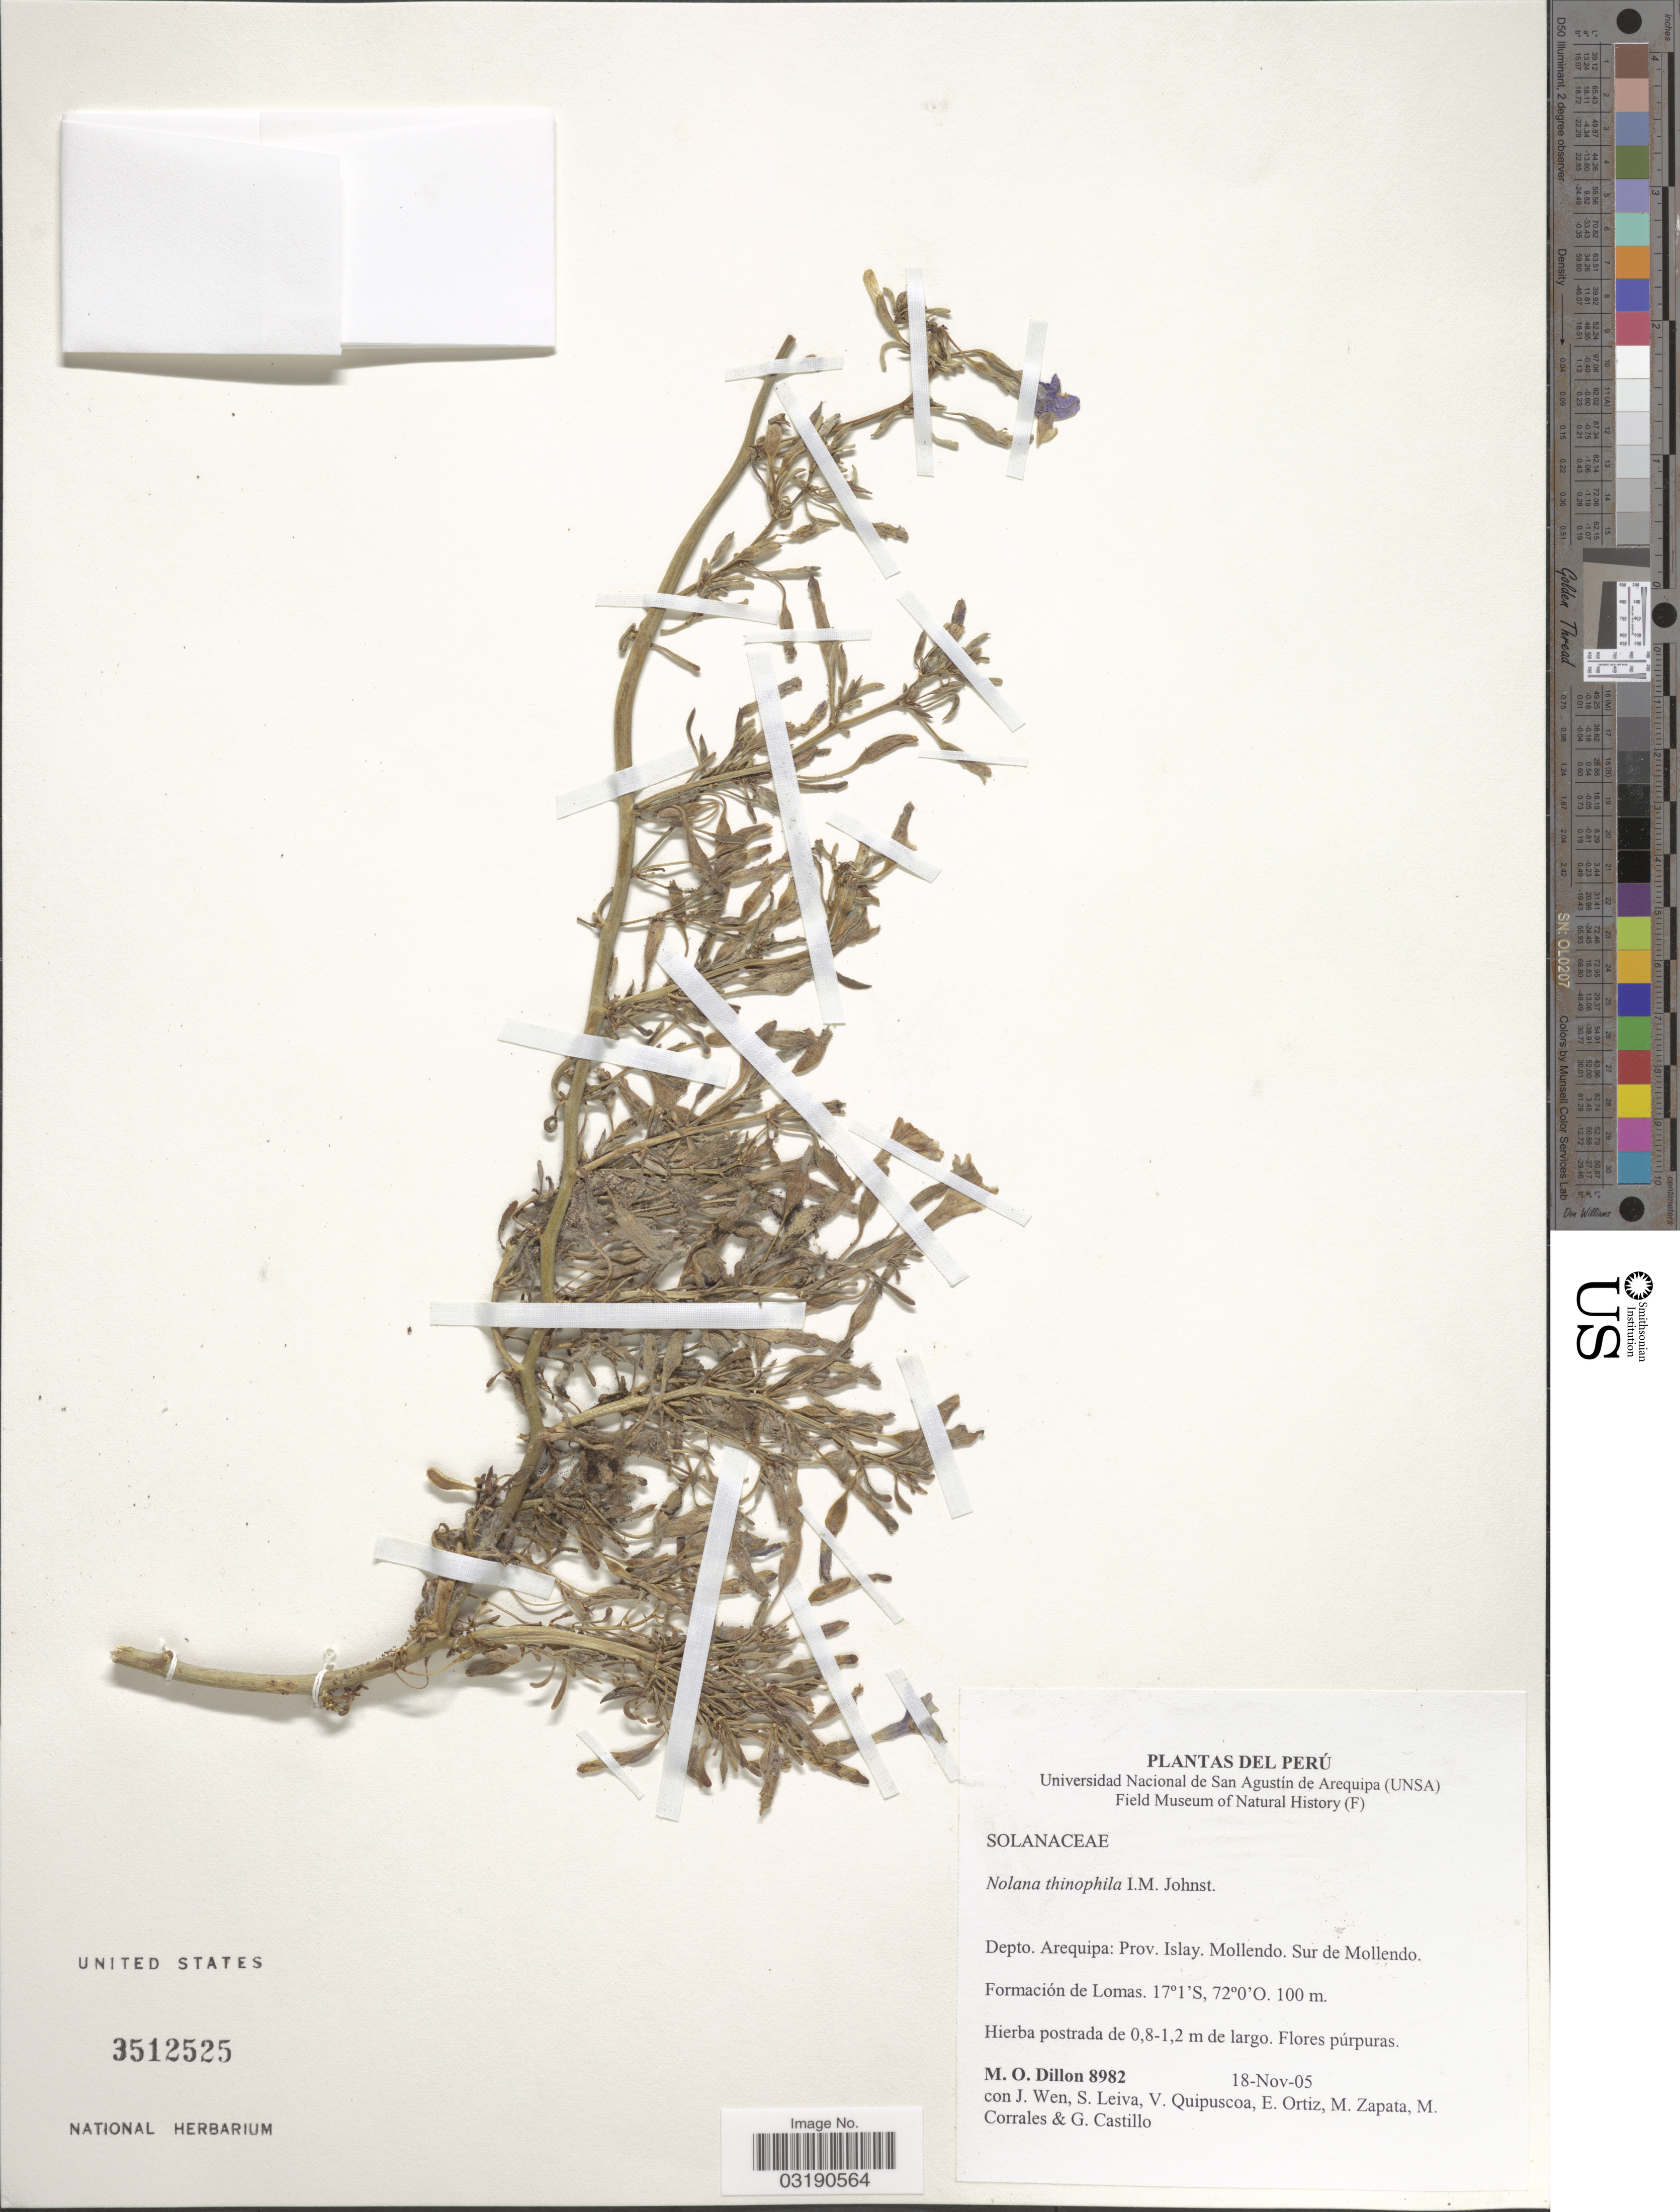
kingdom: Plantae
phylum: Tracheophyta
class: Magnoliopsida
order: Solanales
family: Solanaceae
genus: Nolana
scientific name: Nolana thinophila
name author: I.M. Johnst.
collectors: M. O. Dillon, J. Wen, S. Leiva, V. Quipuscoa & et al.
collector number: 8982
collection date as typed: Transcribed d/m/y: 18/11/5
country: Peru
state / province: Arequipa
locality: Depto. Arequipa: Prov. Islay. Mollendo. Sur de Mollendo.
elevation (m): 100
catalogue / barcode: US 3512525